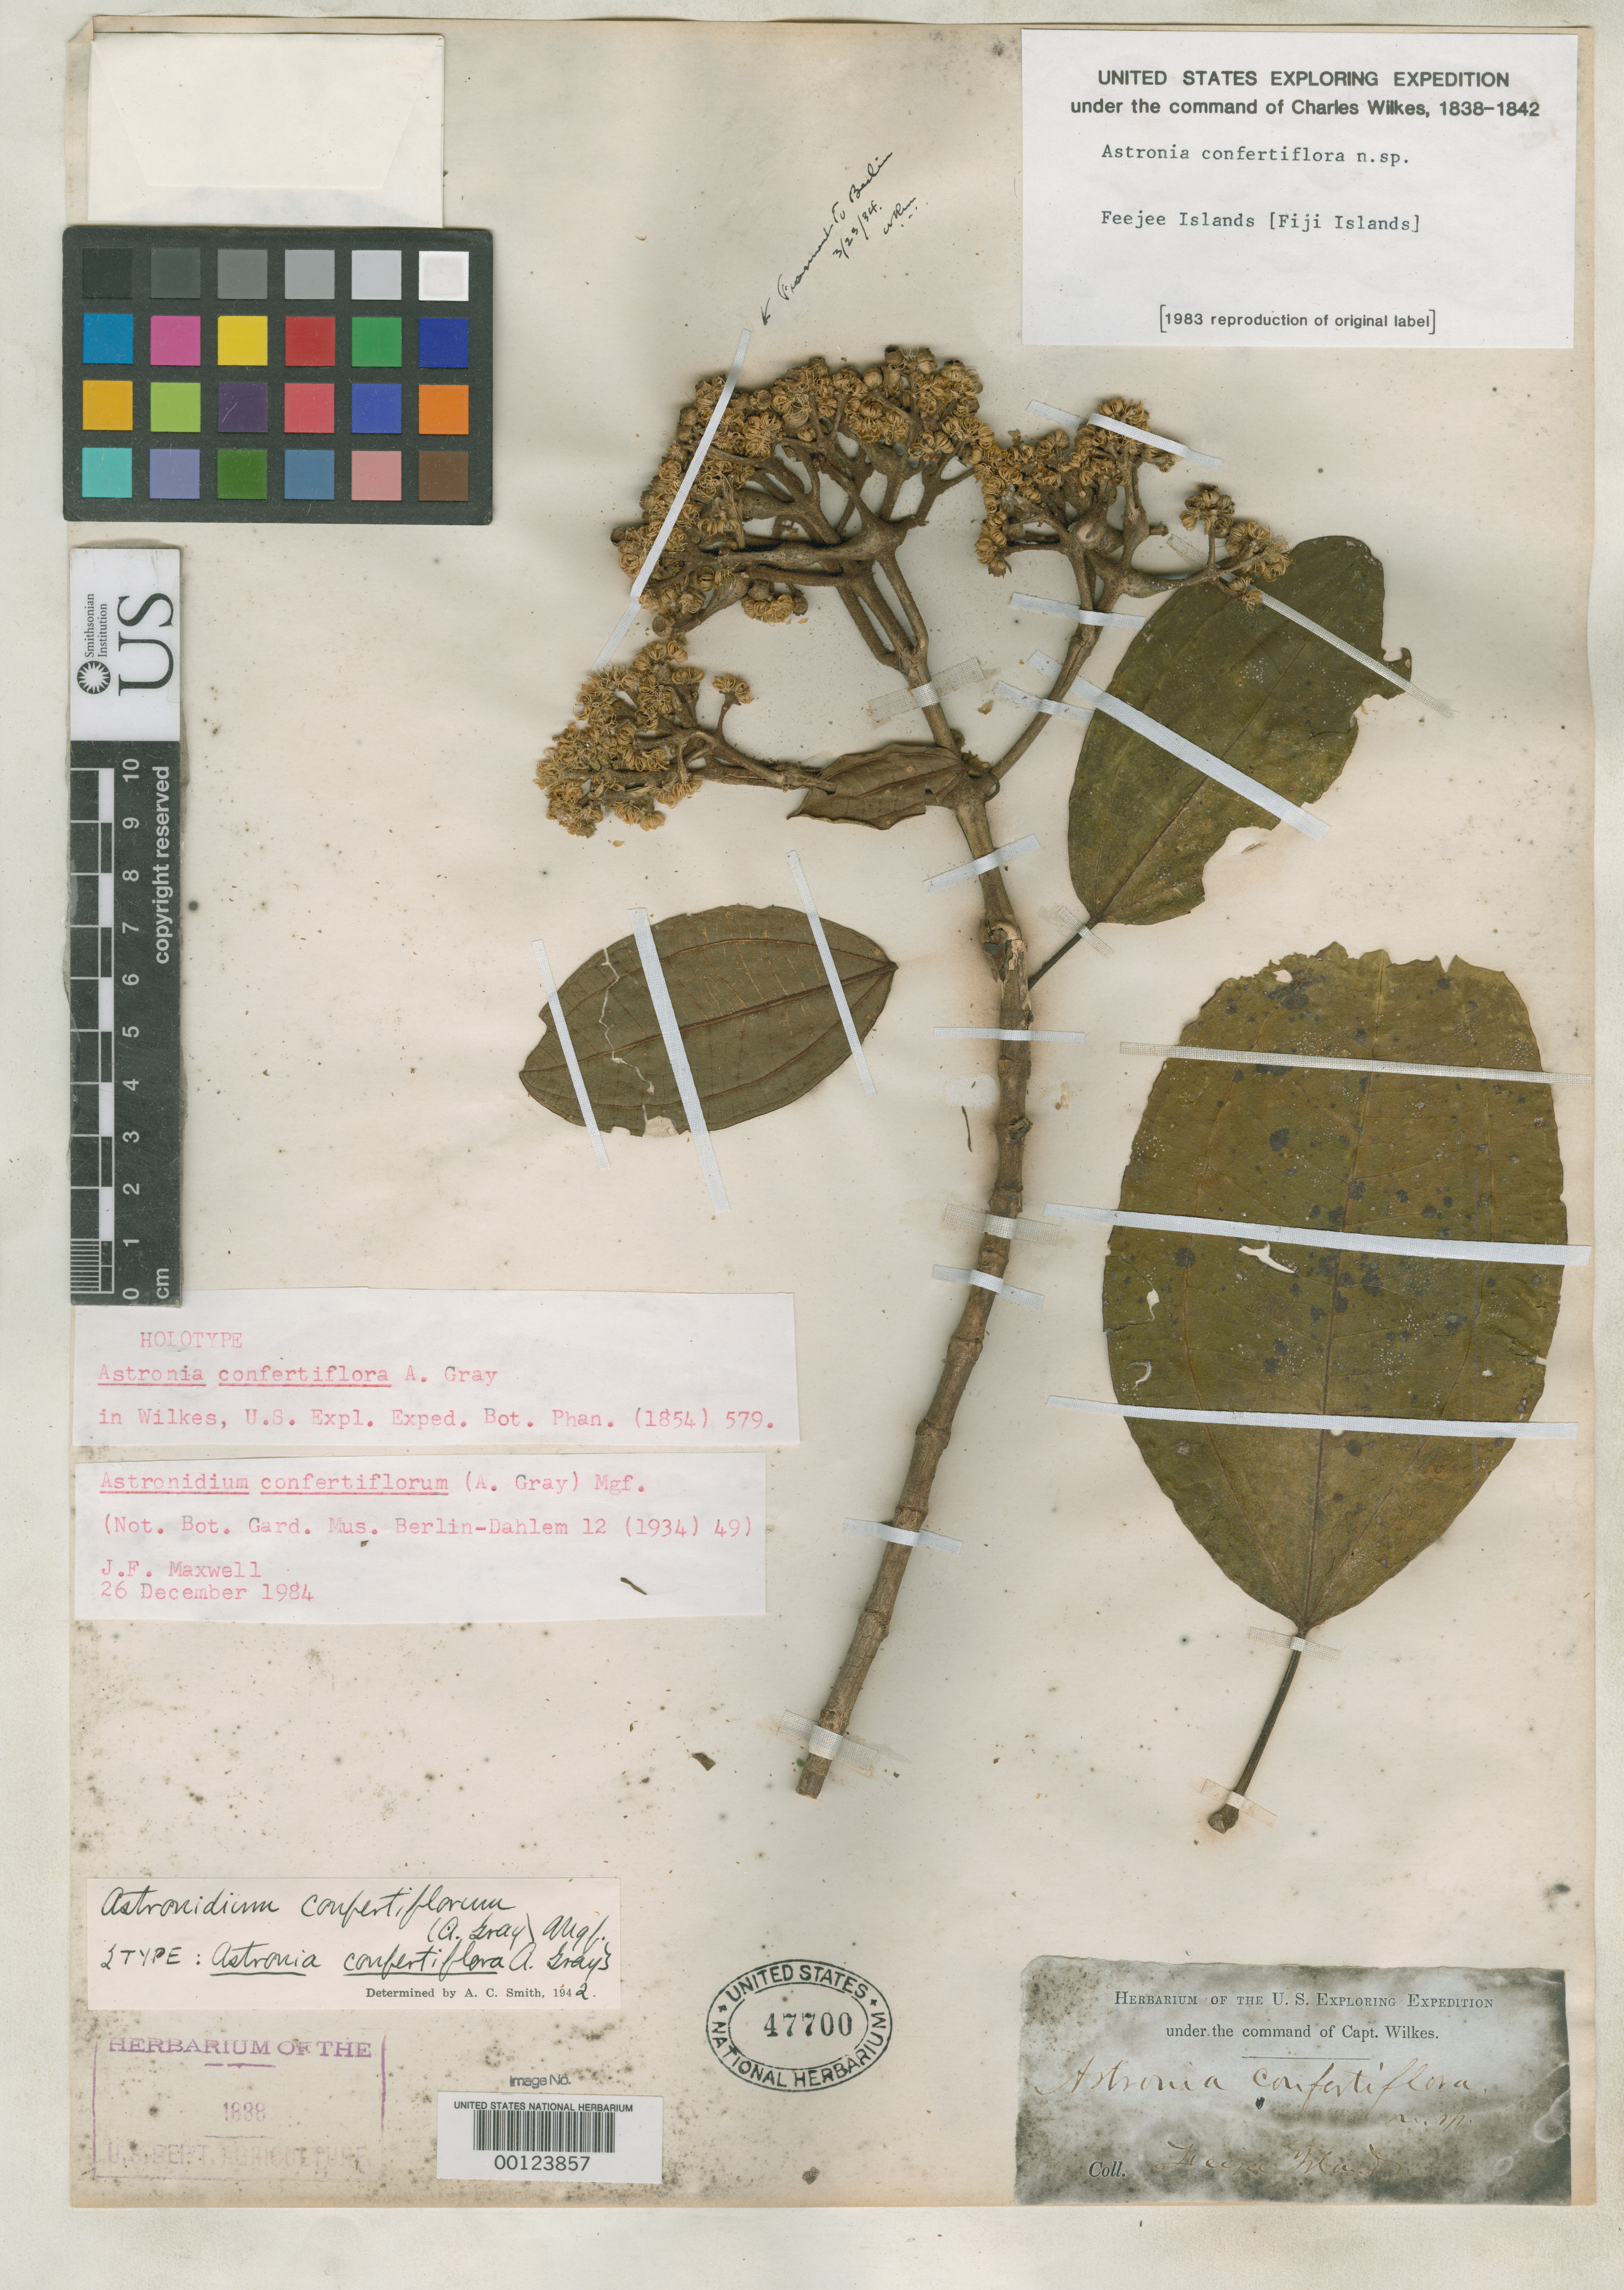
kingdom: Plantae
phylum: Tracheophyta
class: Magnoliopsida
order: Myrtales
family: Melastomataceae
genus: Astronia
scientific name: Astronia confertiflora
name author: A. Gray in Wilkes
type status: Holotype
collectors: Wilkes Explor. Exped.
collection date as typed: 1838 to -- --- 1842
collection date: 1838/1842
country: Fiji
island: Vanua Levu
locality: Sandal-Wood. [Vanua Levu Group]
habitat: Banks of streams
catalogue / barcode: US 47700